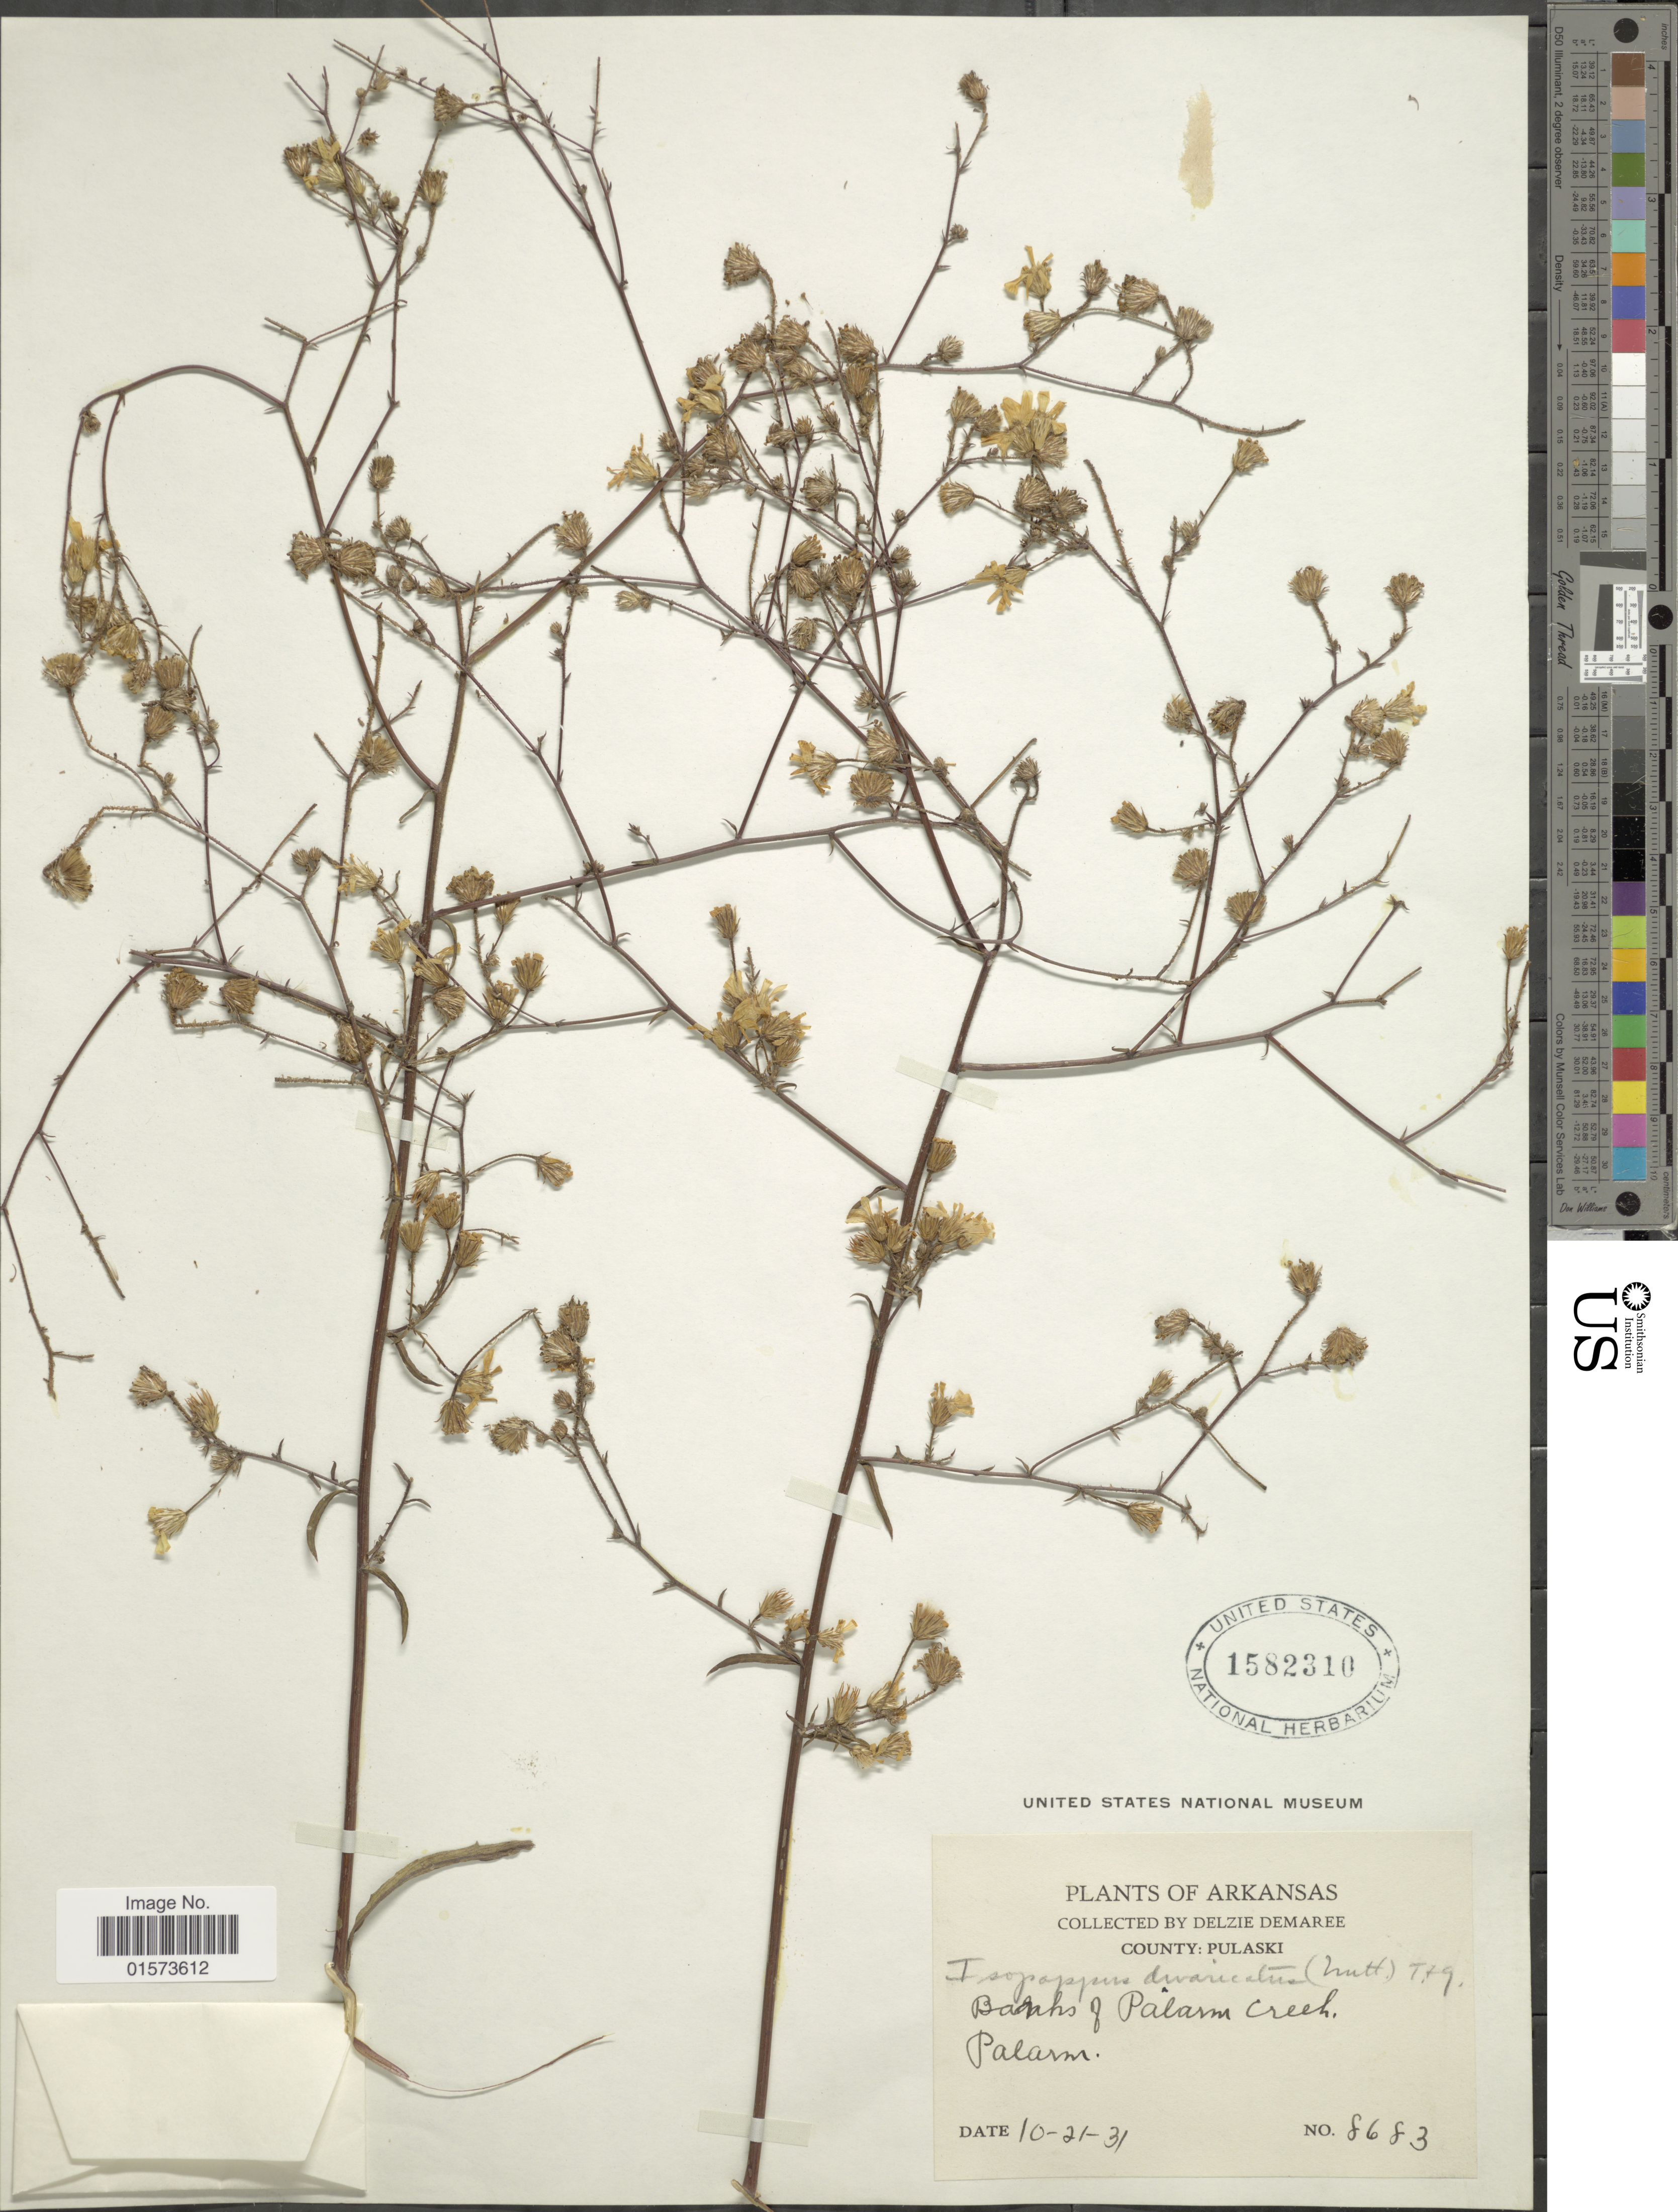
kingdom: Plantae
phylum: Tracheophyta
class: Magnoliopsida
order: Asterales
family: Asteraceae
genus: Croptilon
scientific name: Croptilon divaricatum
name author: (Nutt.) Raf.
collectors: D. Demaree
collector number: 8683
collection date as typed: Transcribed d/m/y: 21/10/31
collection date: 1931-10-21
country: United States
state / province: Arkansas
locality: County: Pulaski, banks of Palarm Creek, Palarm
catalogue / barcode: US 1582310